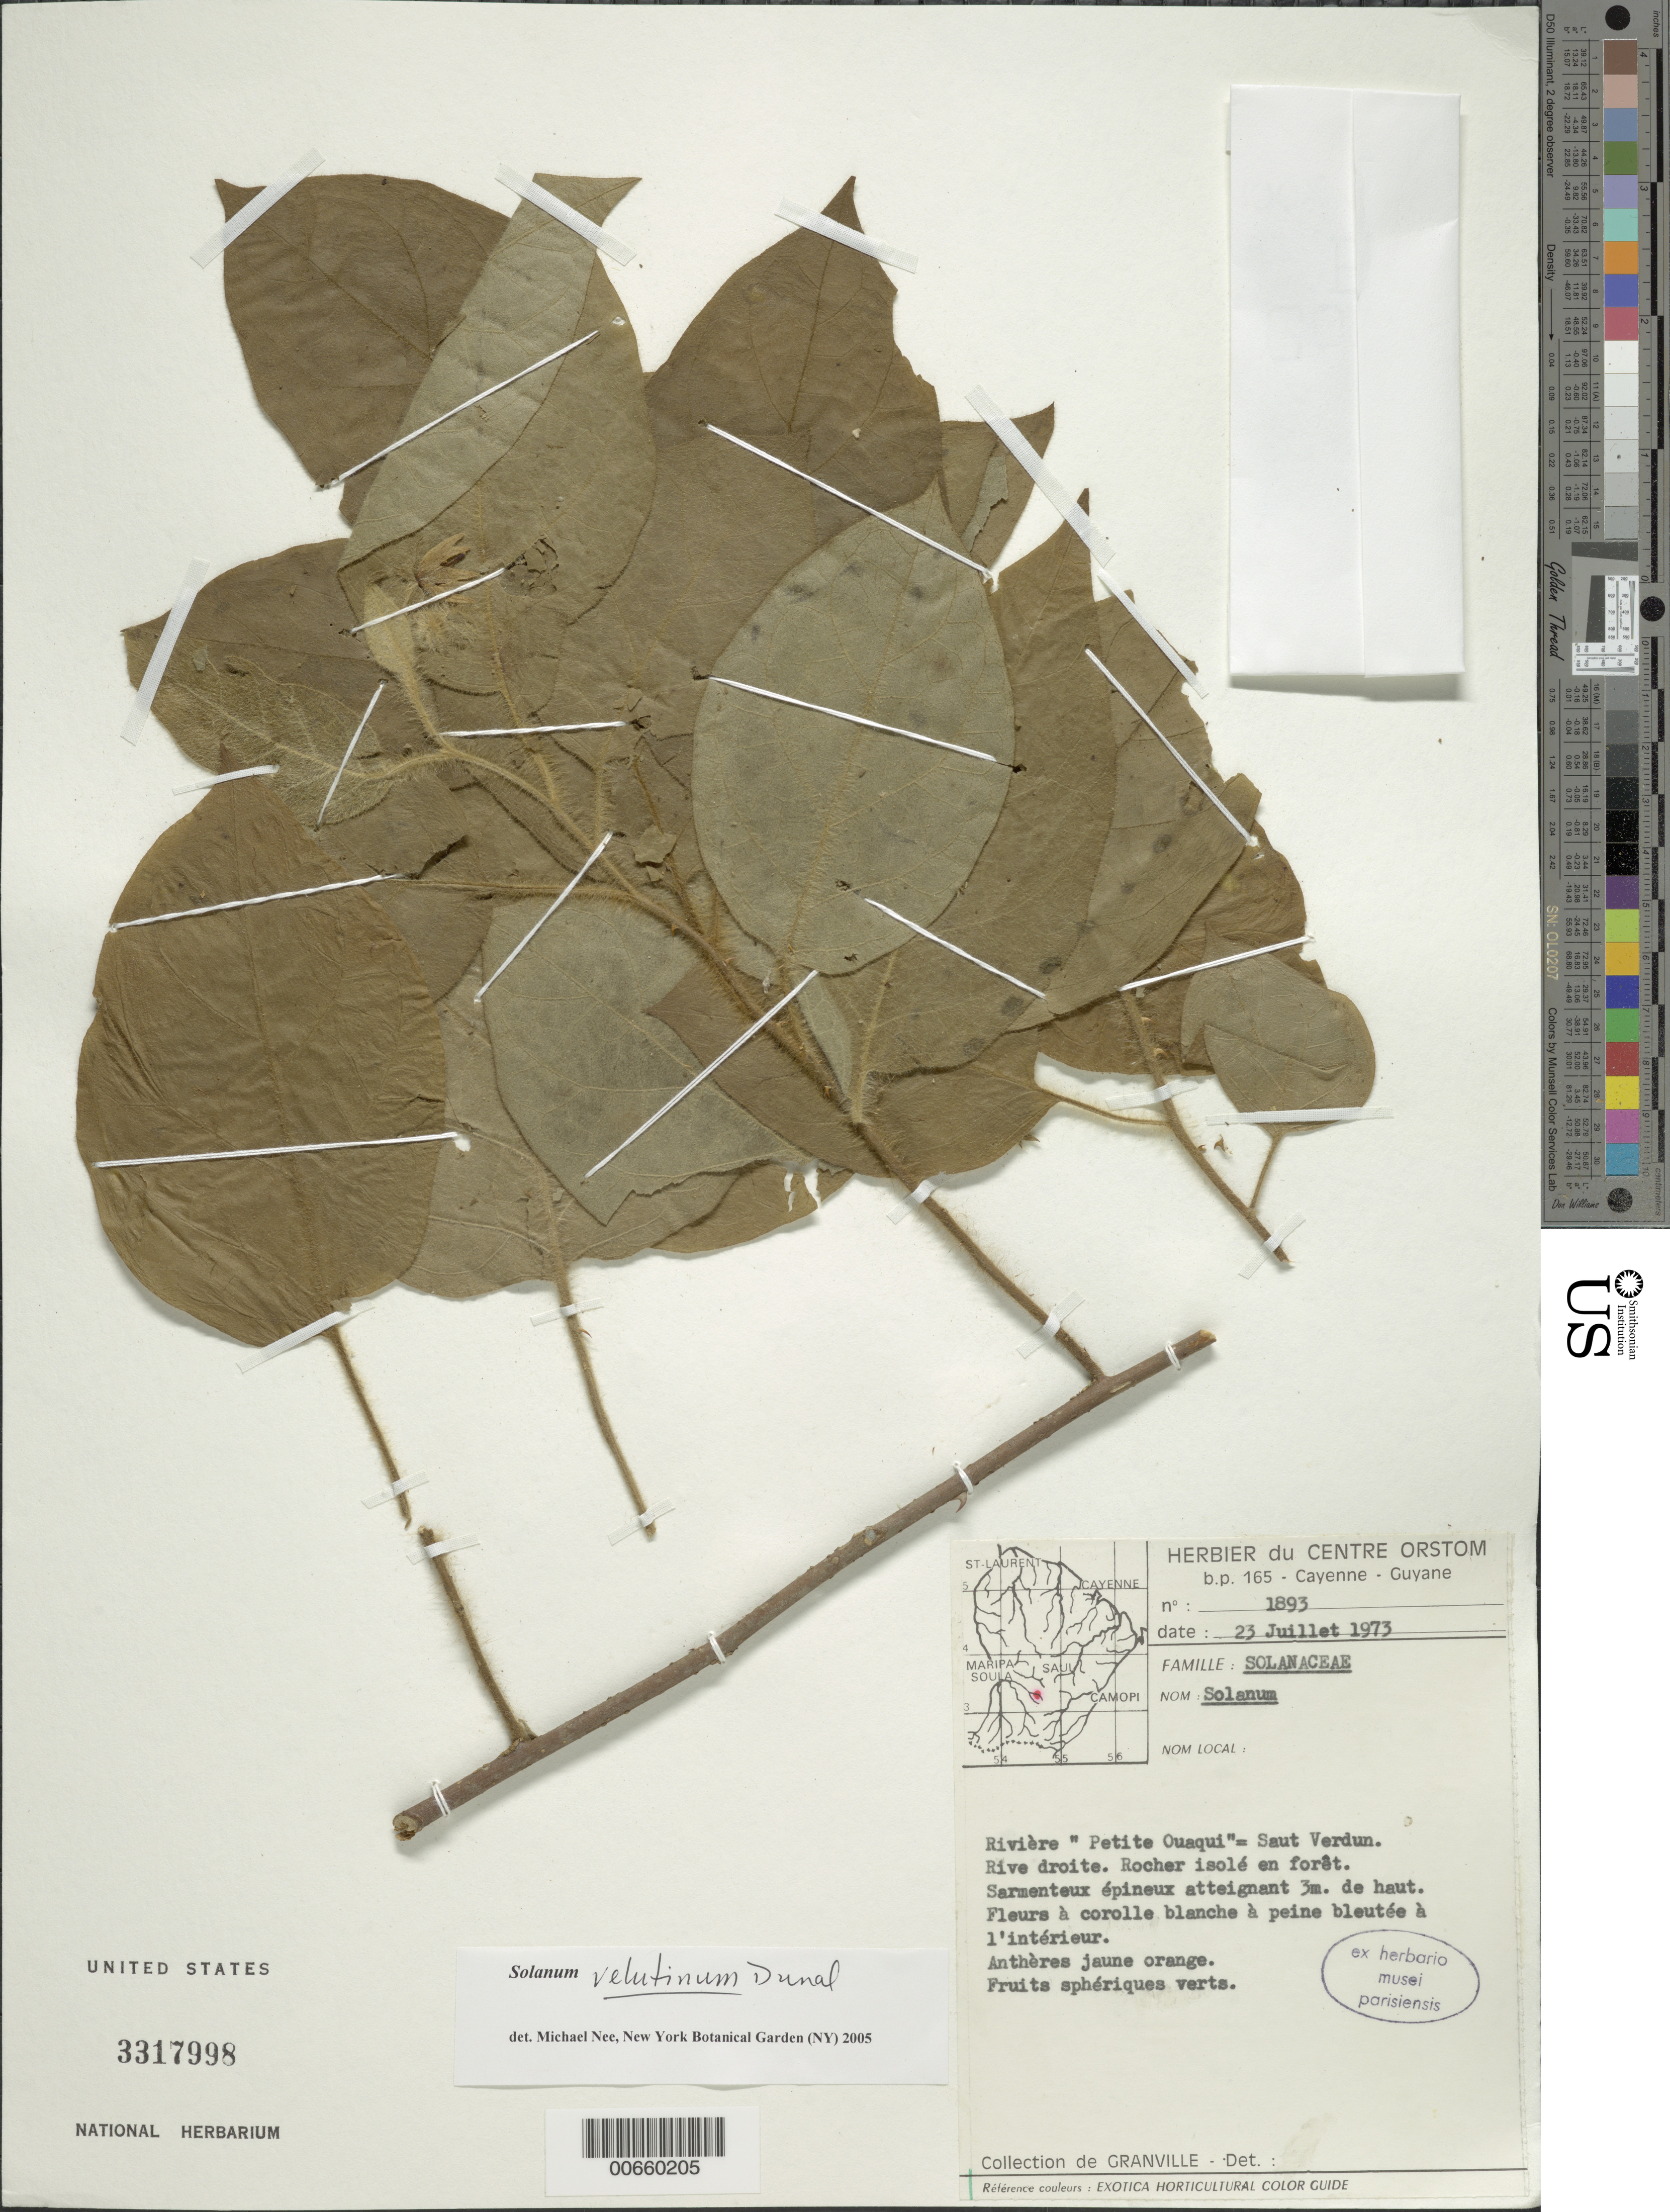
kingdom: Plantae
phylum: Tracheophyta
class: Magnoliopsida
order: Solanales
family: Solanaceae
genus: Solanum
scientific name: Solanum viarum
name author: Dunal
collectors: J.-J. de Granville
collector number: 1893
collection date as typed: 7 Jul 1973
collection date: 1973-07-07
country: French Guiana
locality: Rivière "Petite Ouaqui" = Saut Verdun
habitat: Isolated rocks in forest.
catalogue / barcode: US 3317998